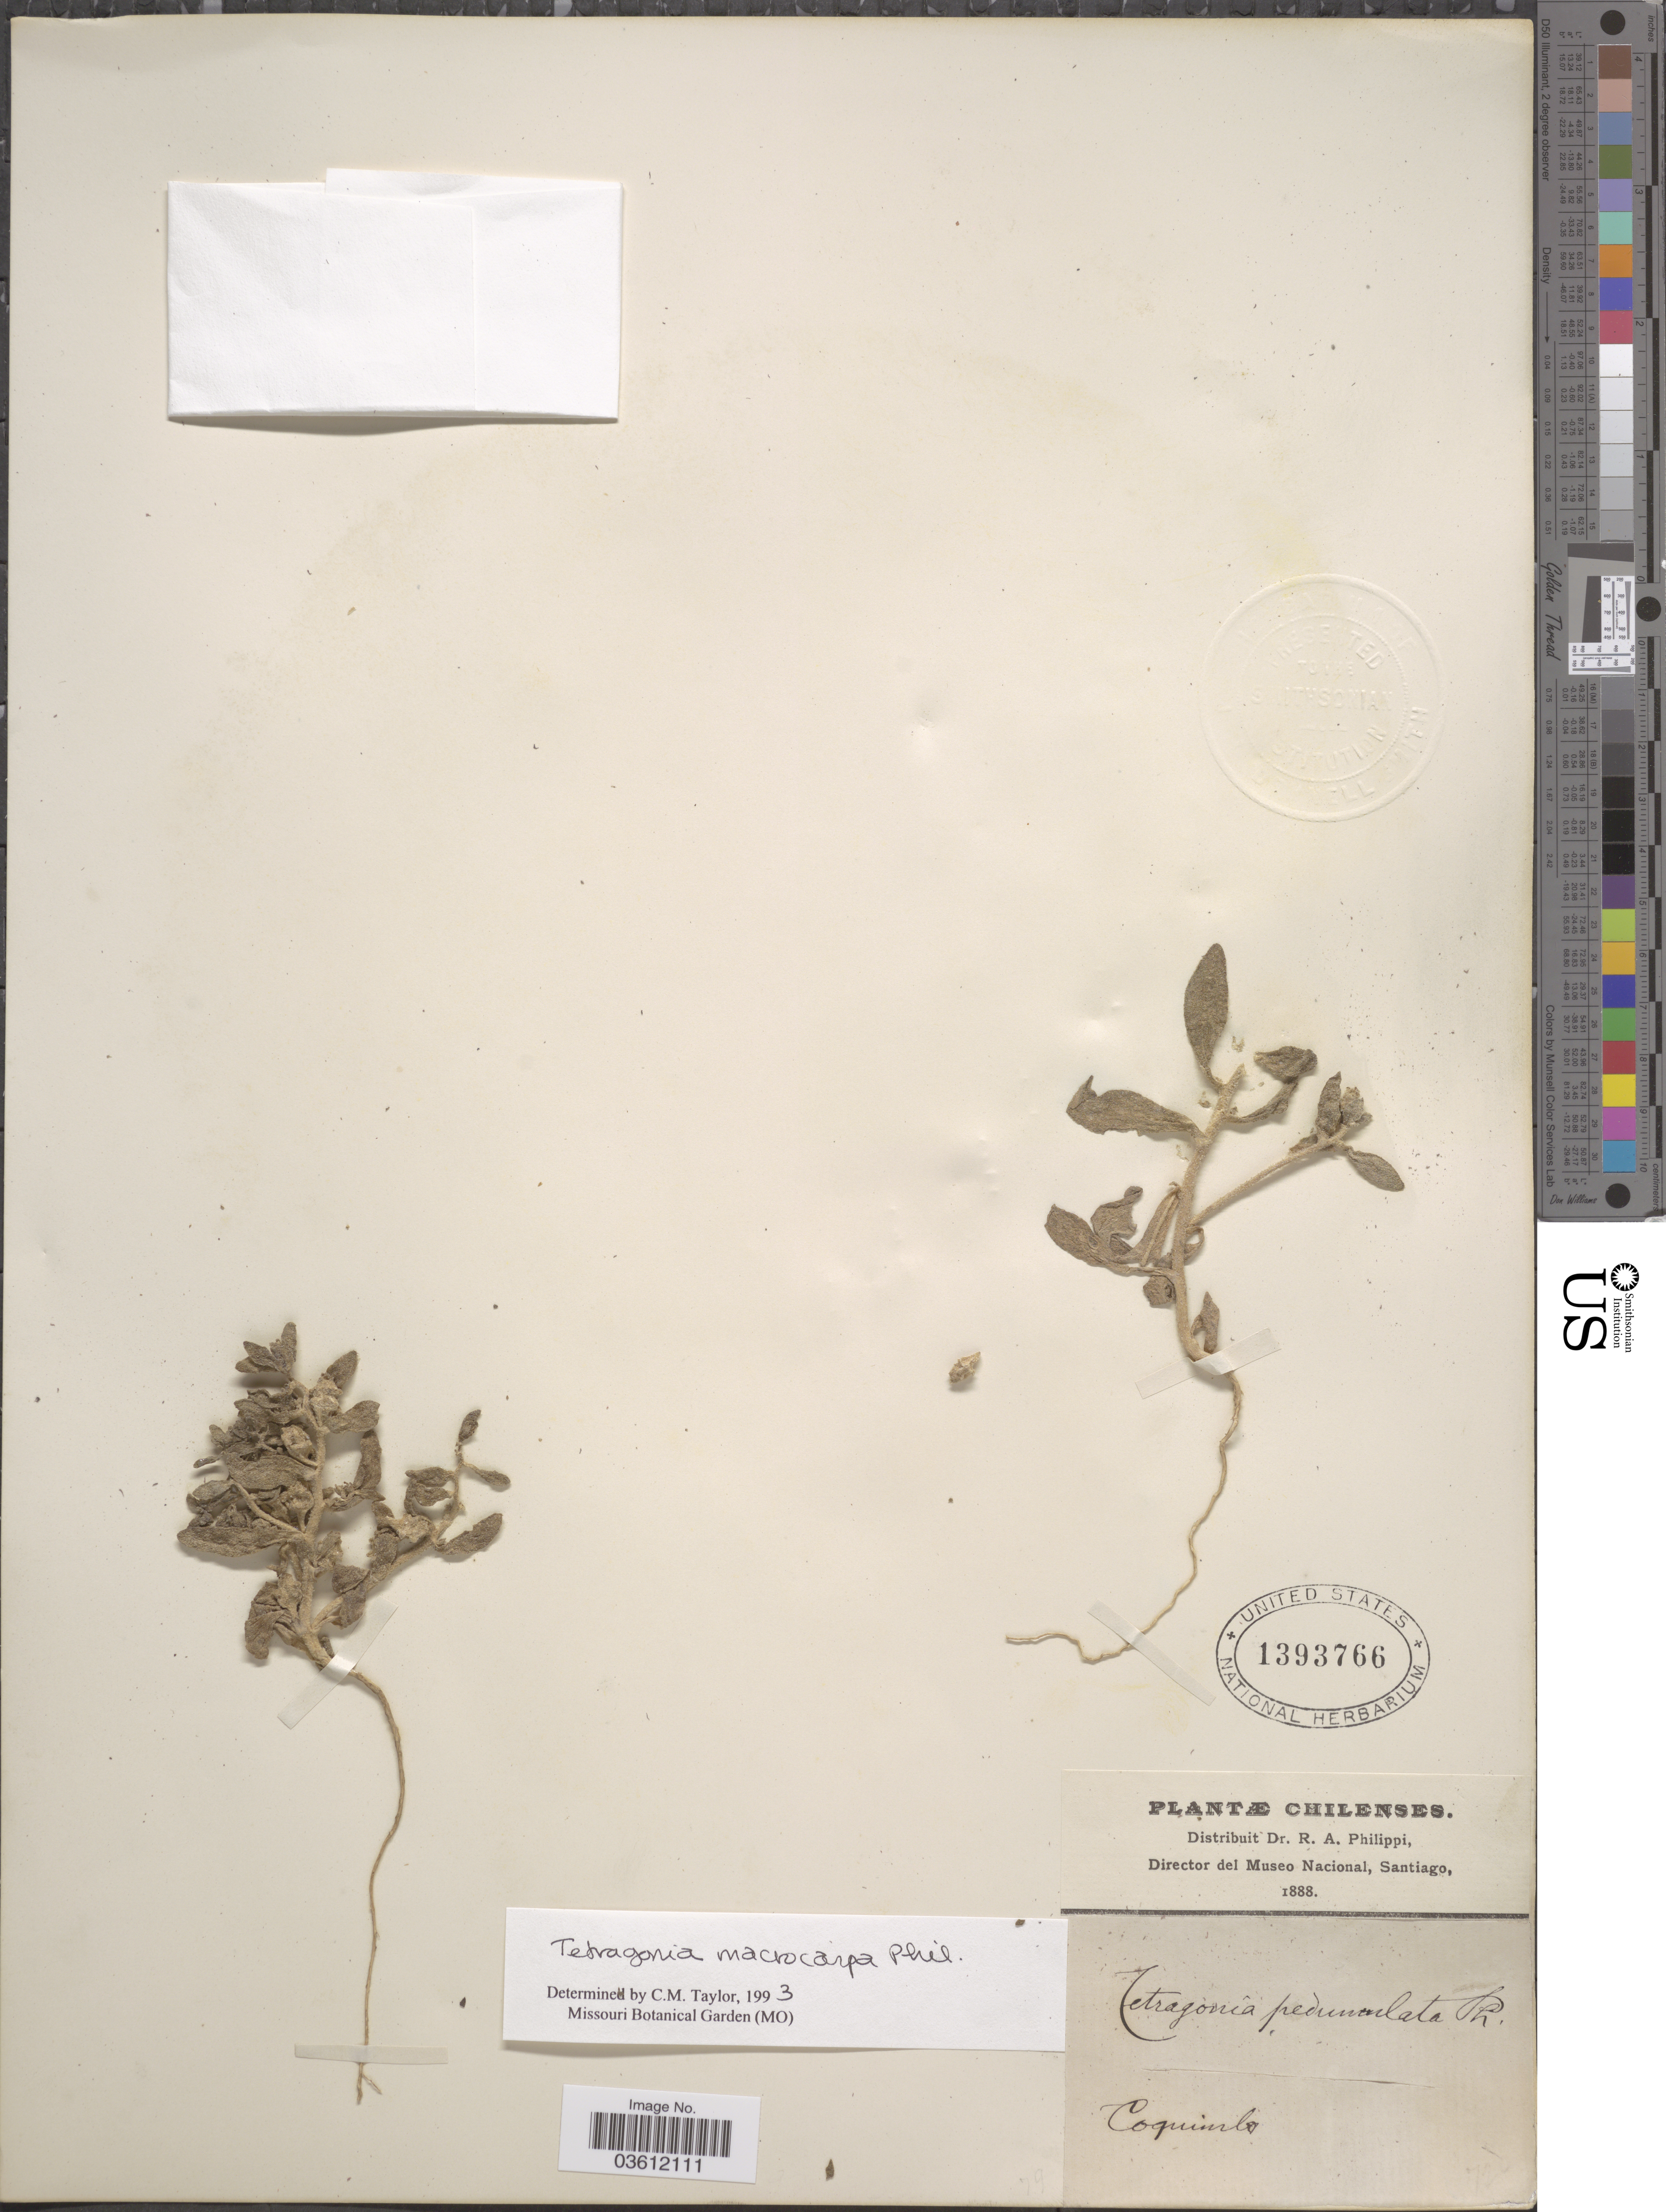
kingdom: Plantae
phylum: Tracheophyta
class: Magnoliopsida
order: Caryophyllales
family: Aizoaceae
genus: Tetragonia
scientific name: Tetragonia maritima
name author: Barnéoud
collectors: ex. herb. R.A. Philippi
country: Chile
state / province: Coquimbo (IV)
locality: Coquimbo.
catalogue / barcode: US 1393766